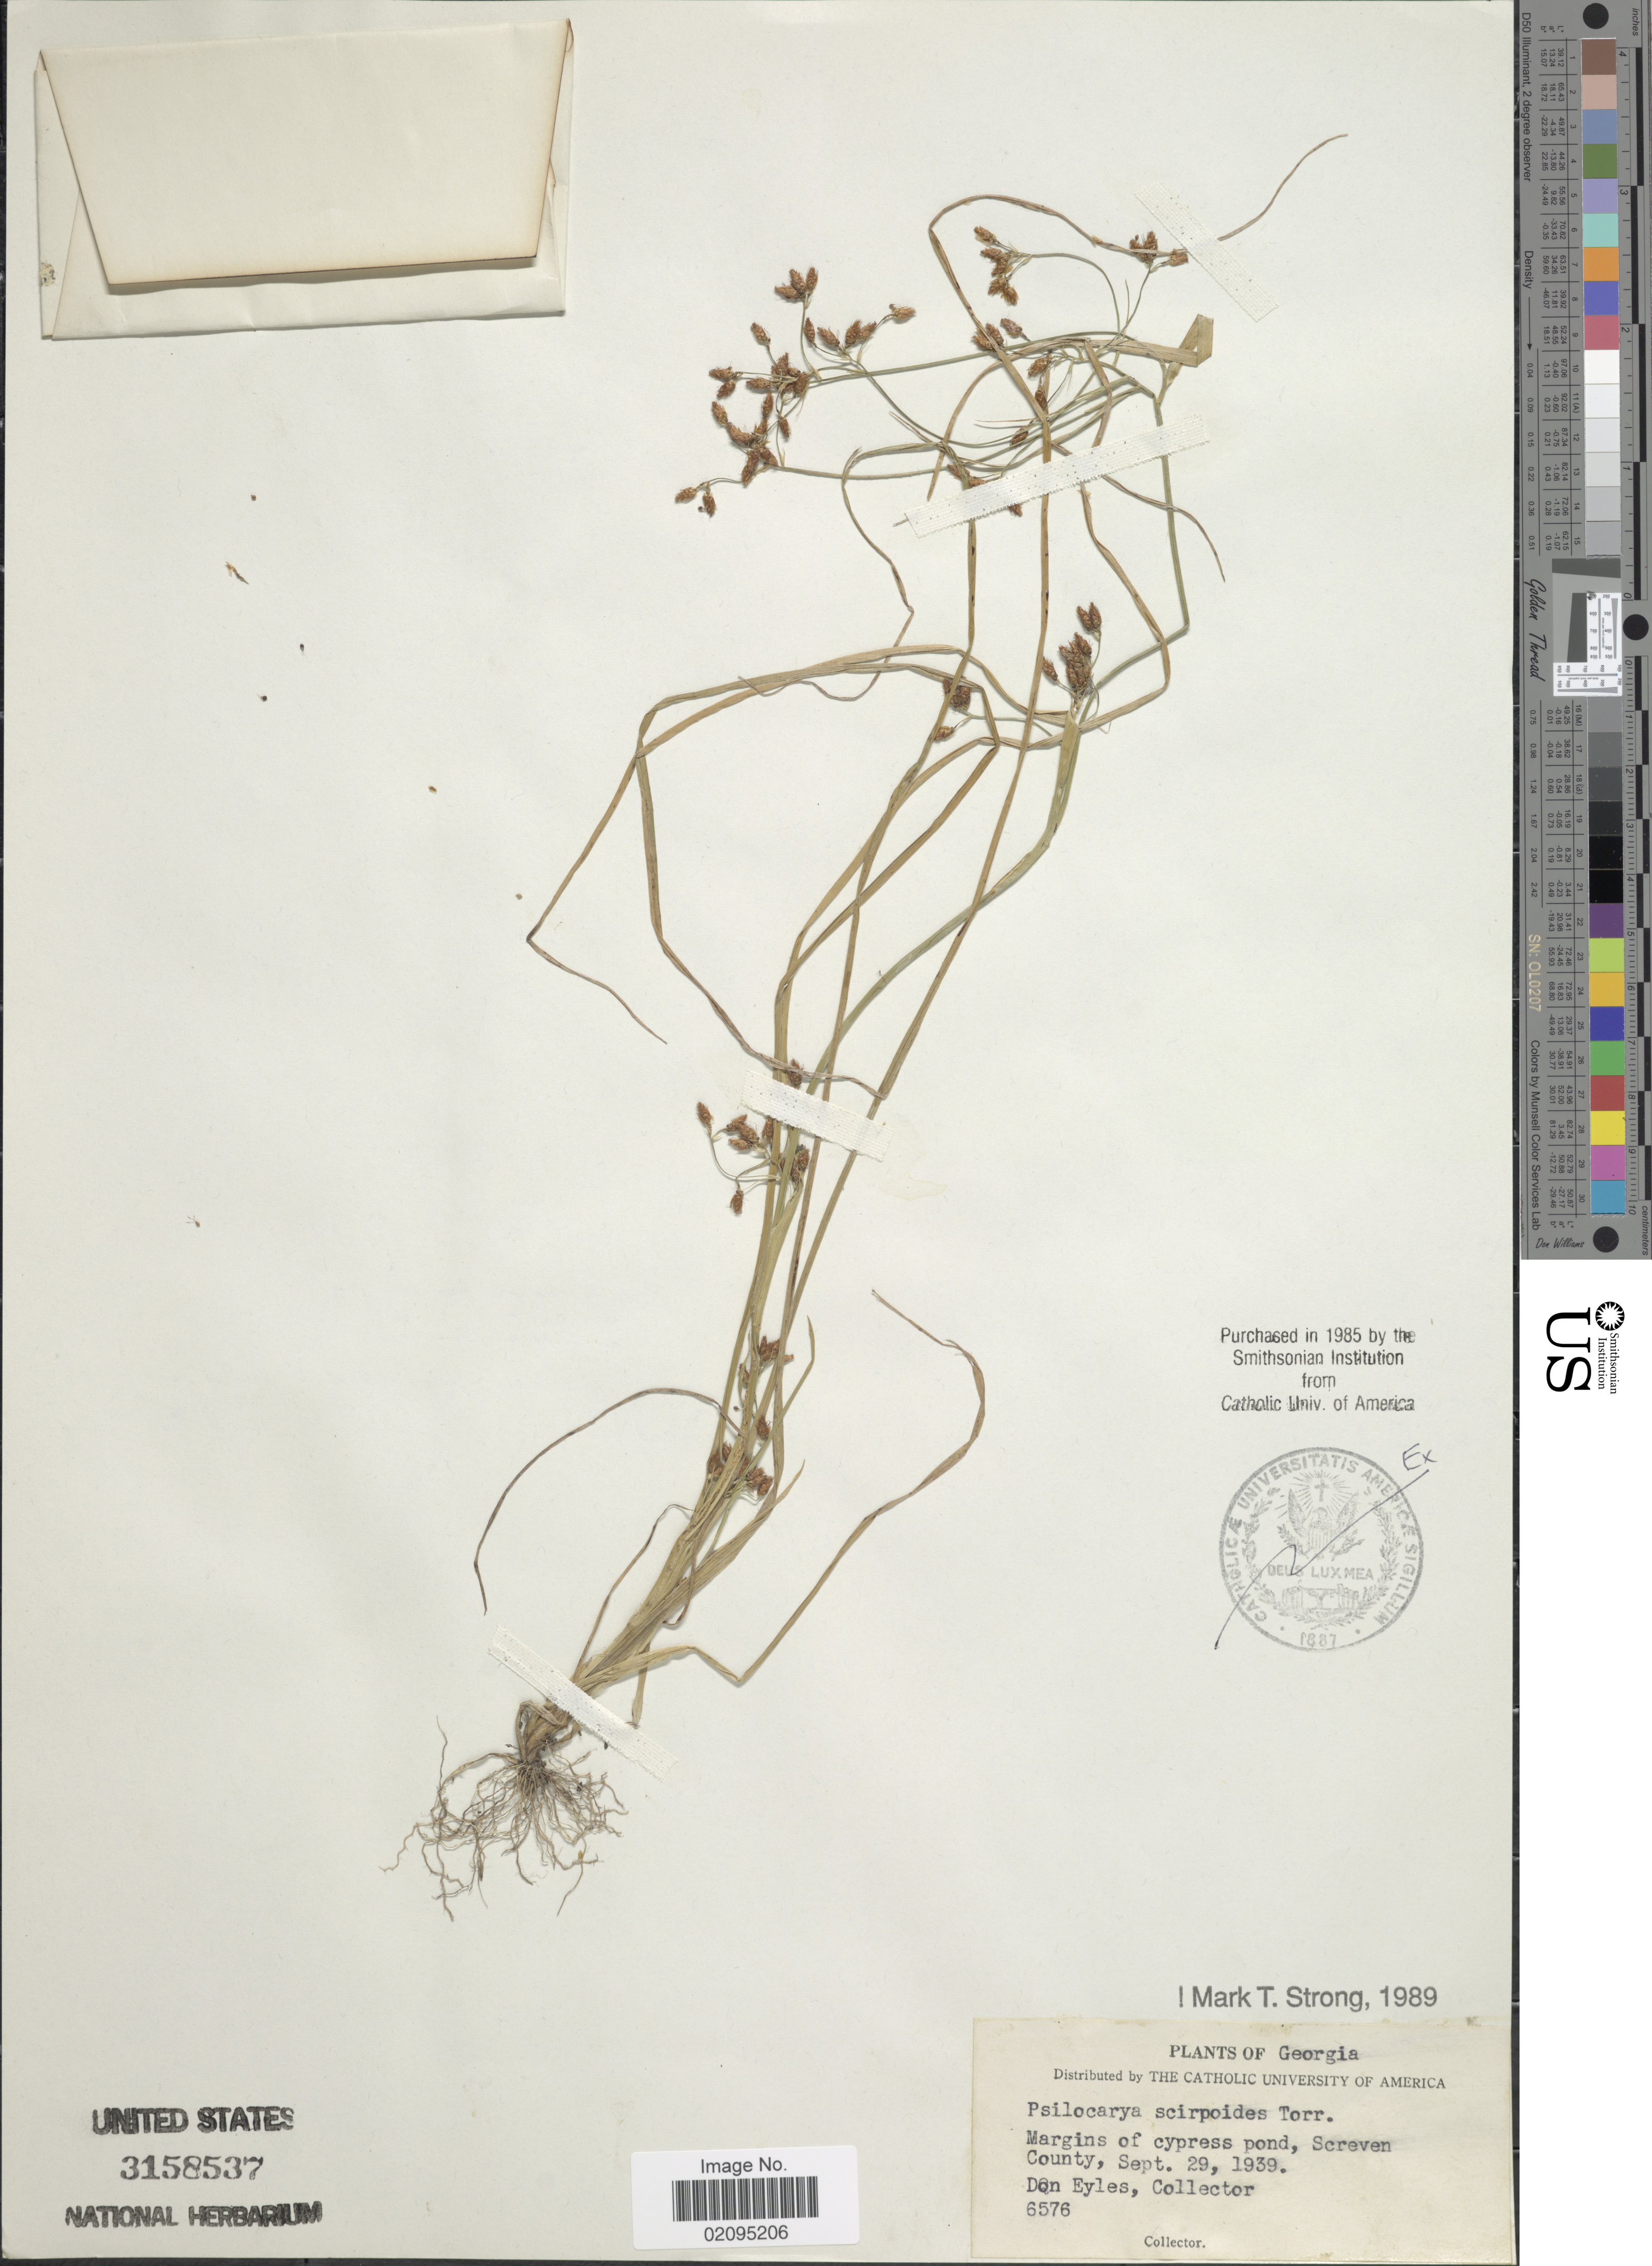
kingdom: Plantae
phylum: Tracheophyta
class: Liliopsida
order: Poales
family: Cyperaceae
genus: Rhynchospora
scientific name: Rhynchospora scirpoides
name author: (Torr.) Griseb.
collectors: D. Eyles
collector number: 6576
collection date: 1939-09-29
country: United States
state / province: Georgia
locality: Screven County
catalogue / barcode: US 3158537